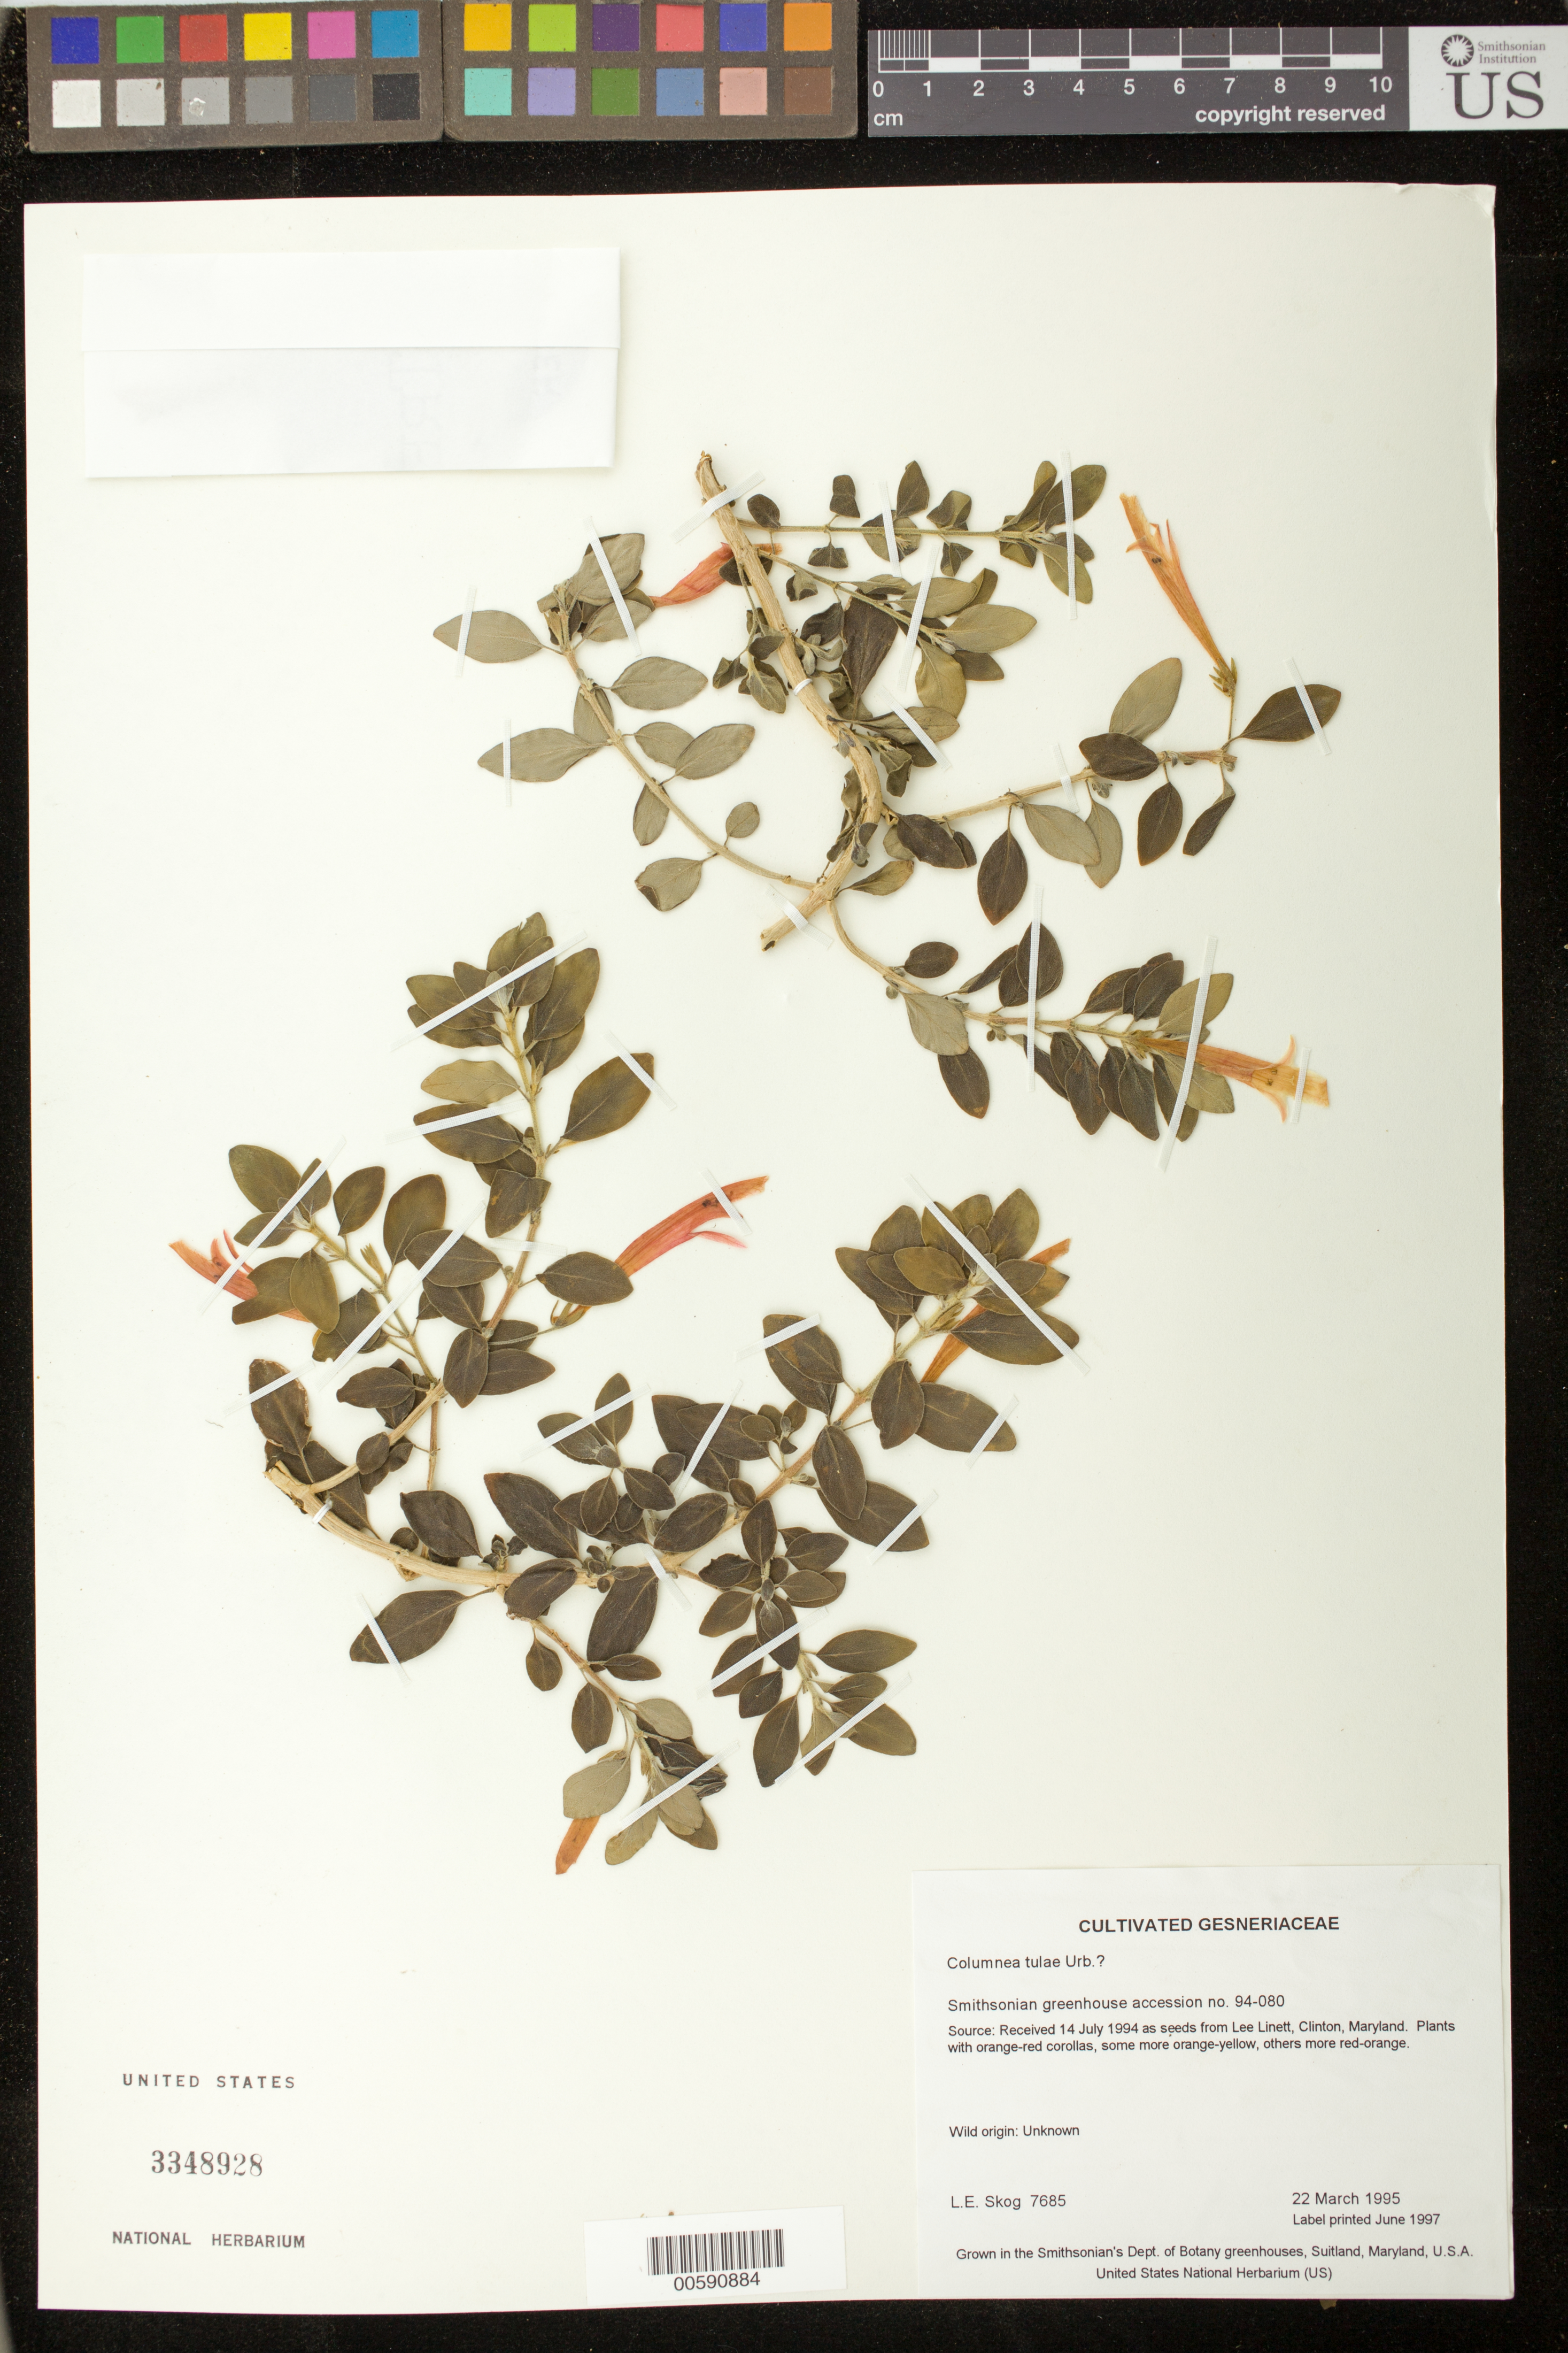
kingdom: Plantae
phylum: Tracheophyta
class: Magnoliopsida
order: Lamiales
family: Gesneriaceae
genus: Columnea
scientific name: Columnea tulae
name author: Urb.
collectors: L. E. Skog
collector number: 7685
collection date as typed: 22 Mar 1995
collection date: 1995-03-22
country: United States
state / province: Maryland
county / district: Prince George's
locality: Grown in the Smithsonian's Dept. of Botany greenhouses, Suitland, Maryland, U.S.A.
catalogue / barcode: US 3348928